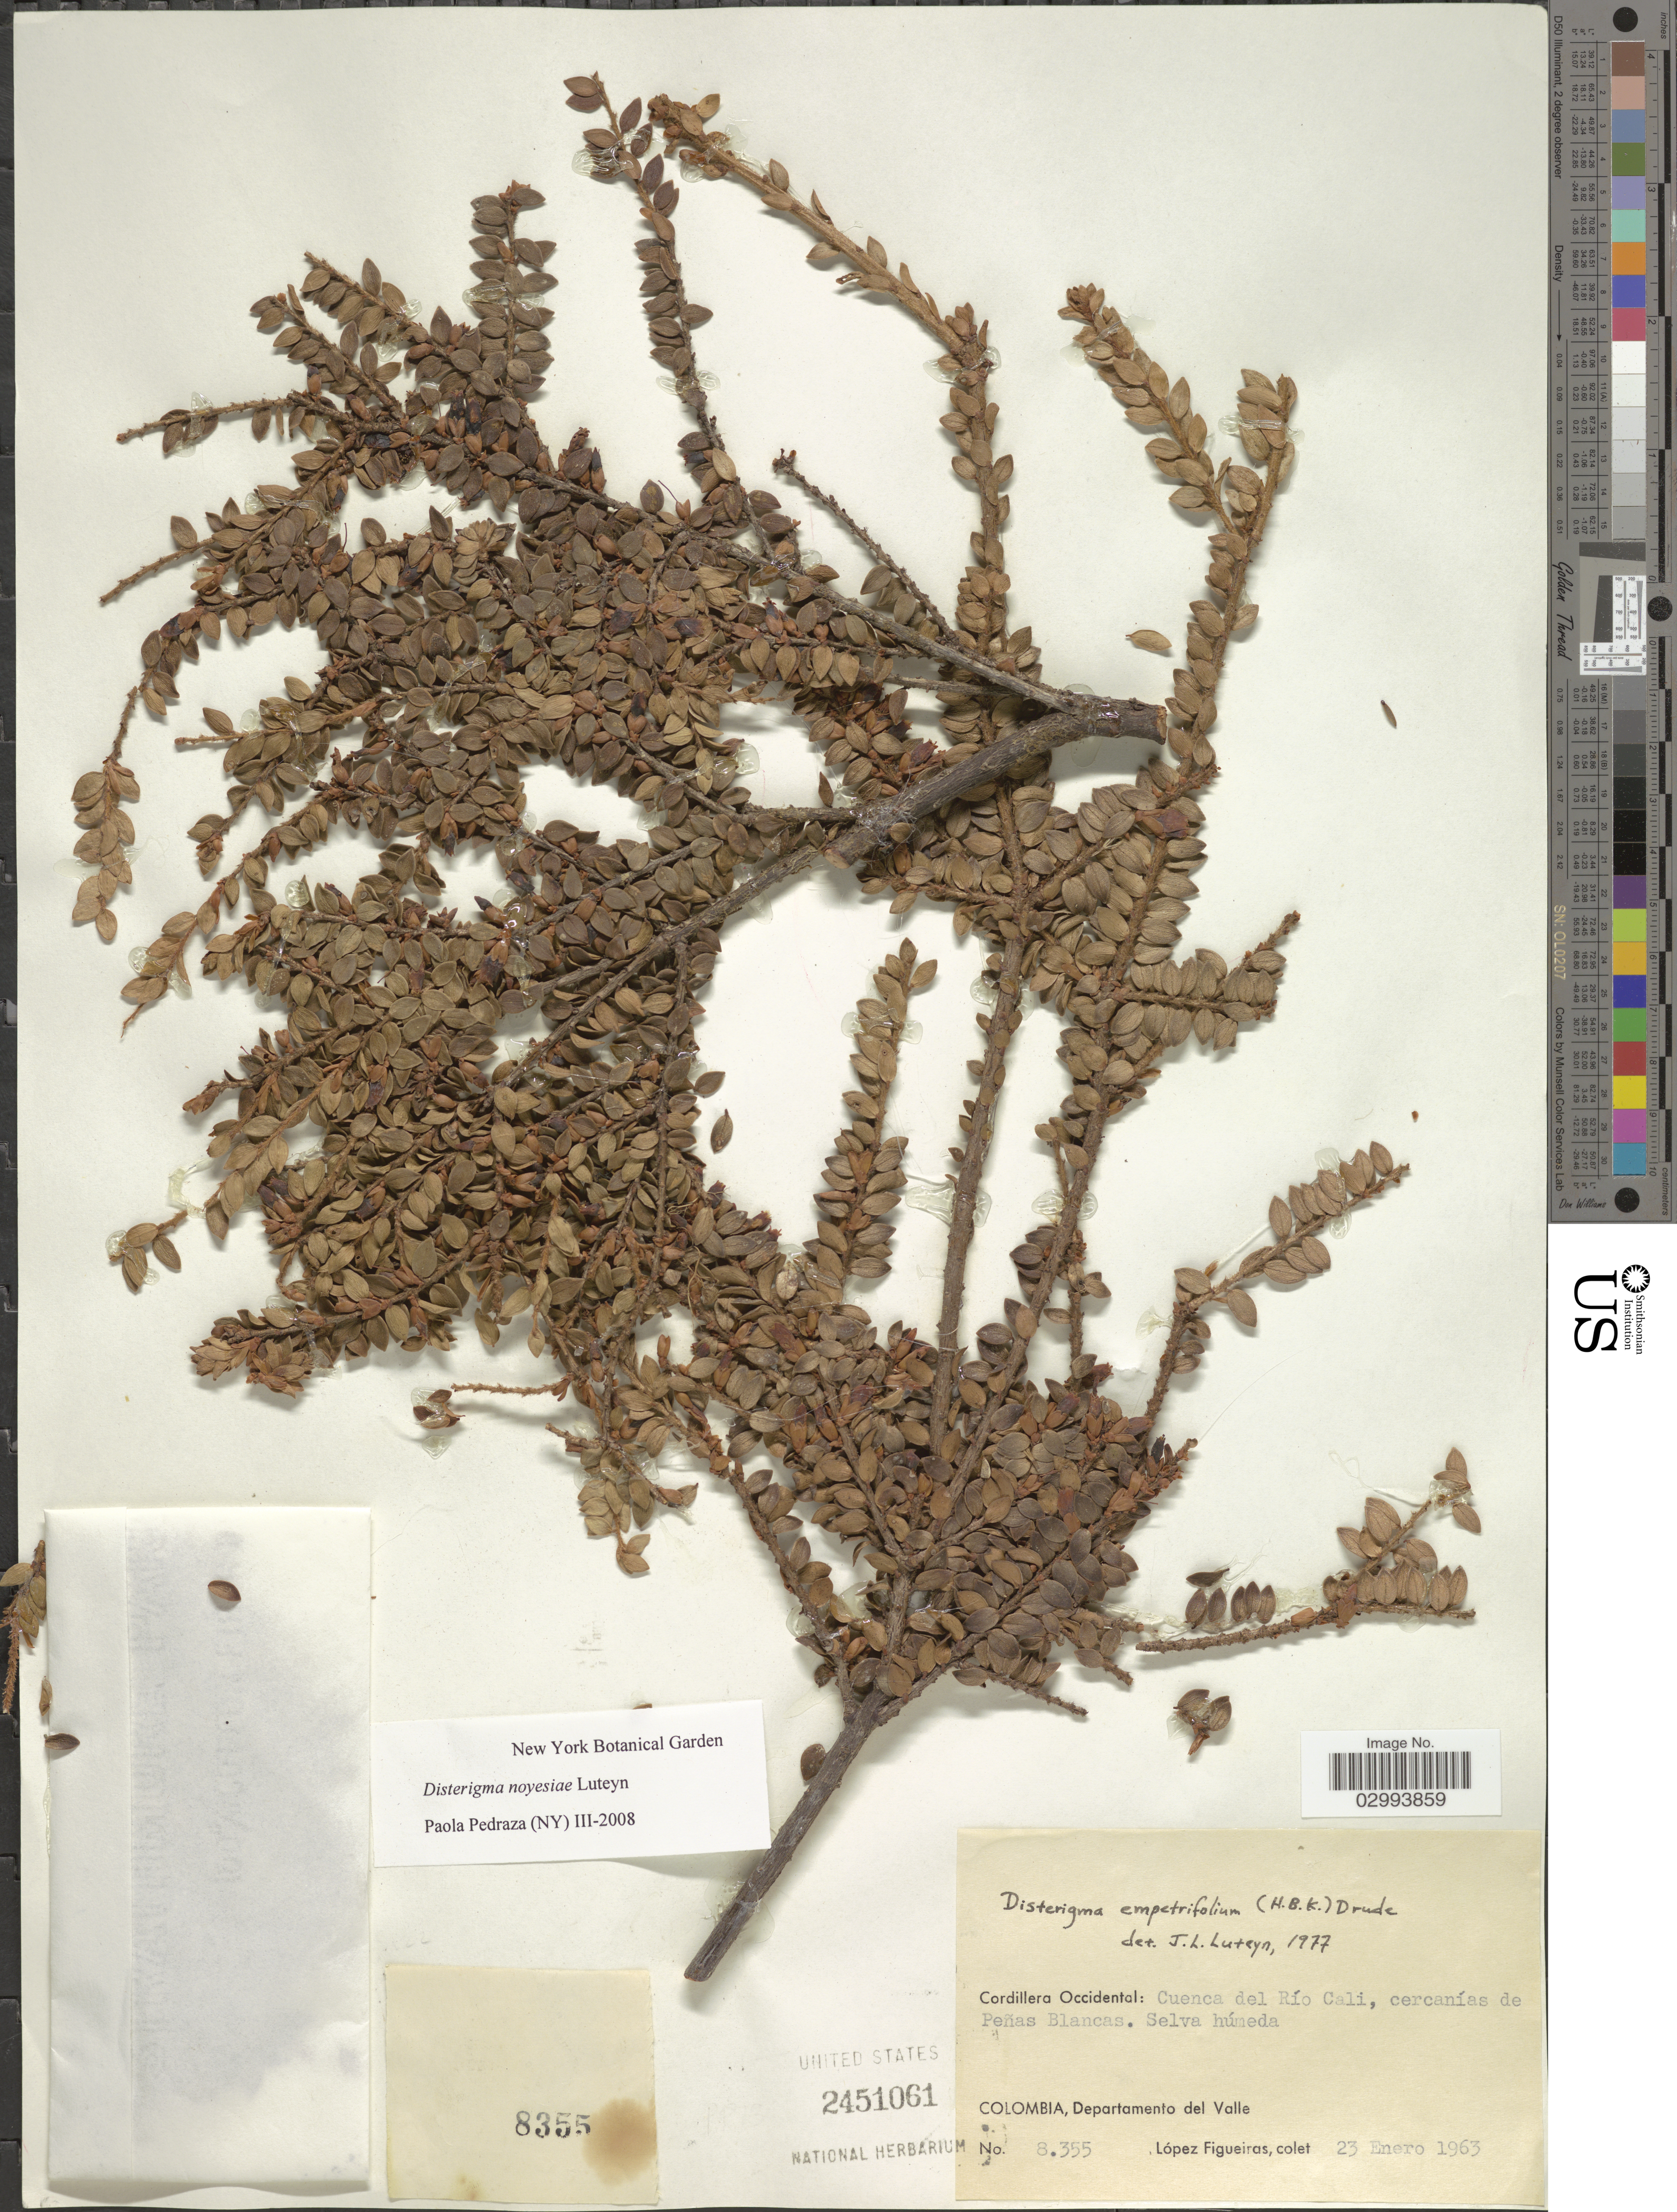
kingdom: Plantae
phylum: Tracheophyta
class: Magnoliopsida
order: Ericales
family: Ericaceae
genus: Disterigma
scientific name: Disterigma noyesiae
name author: Luteyn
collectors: M. López Figueiras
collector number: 8355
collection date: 1963-01-23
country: Colombia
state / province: Valle del Cauca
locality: Cordillera Occidental: Cuenca del Río Cali, cercanías de Peñas Blancas. Selva húmeda. Departamento del Valle.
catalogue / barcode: US 2451061